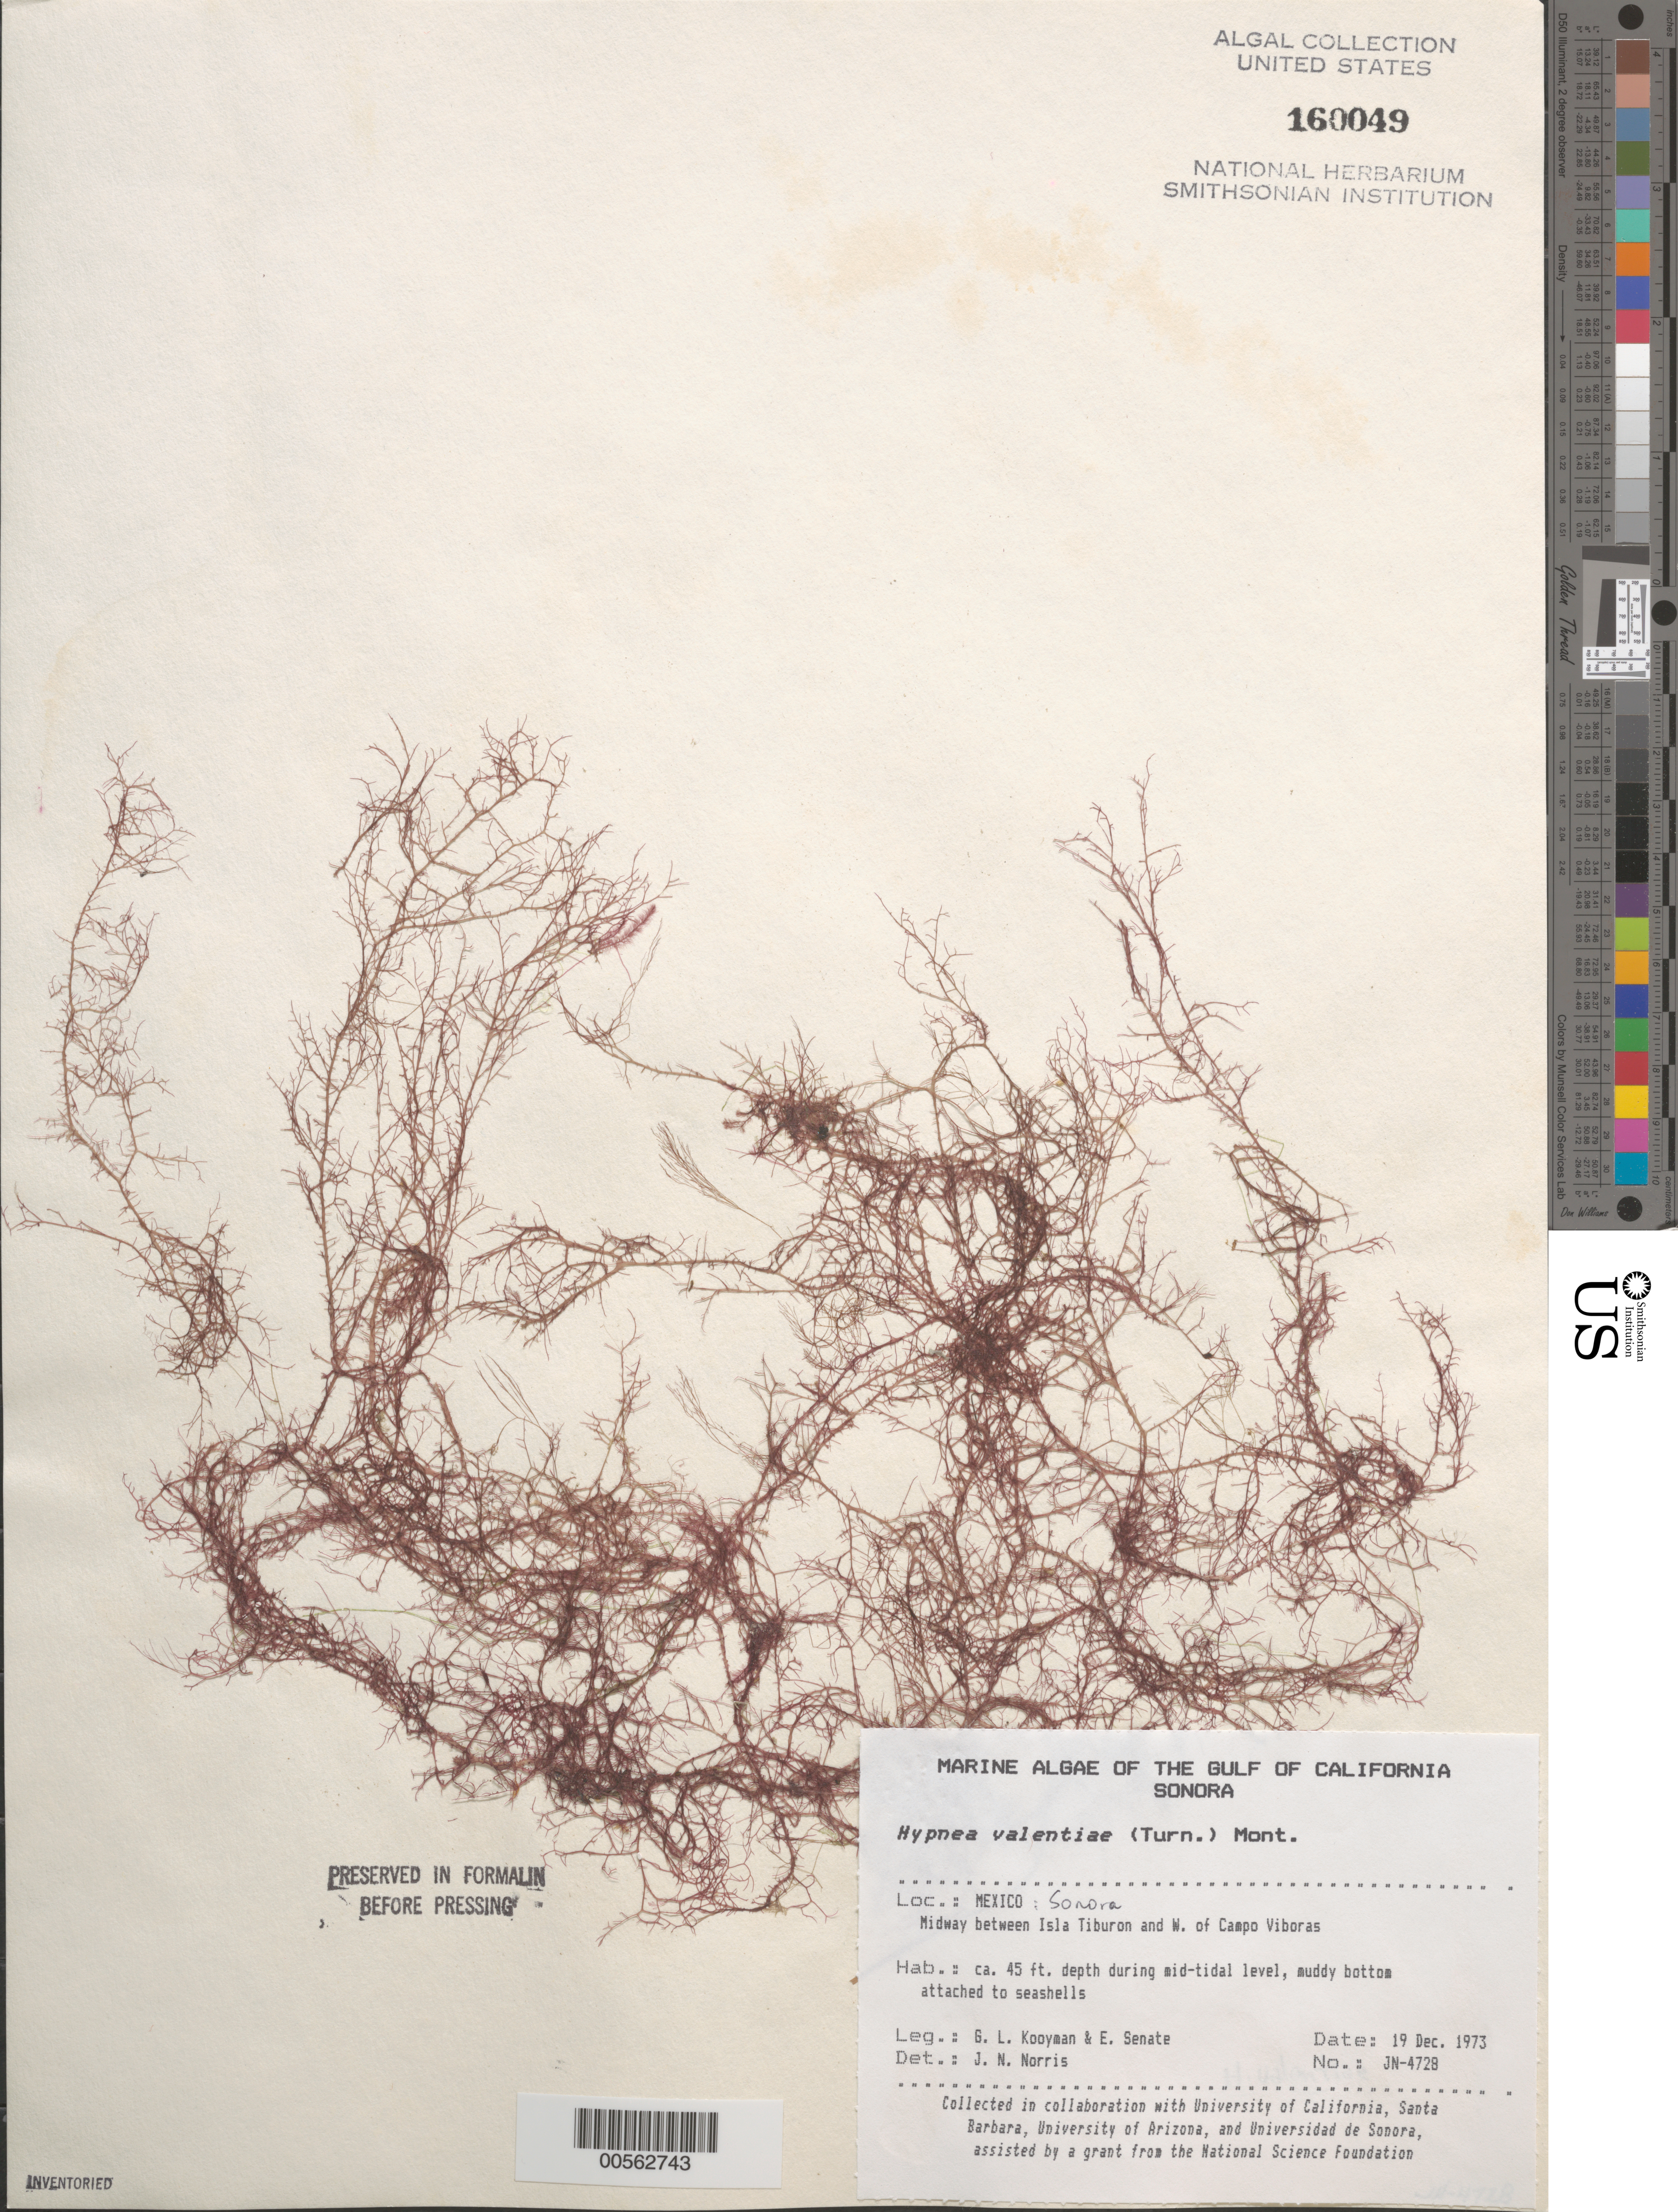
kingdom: Plantae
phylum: Rhodophyta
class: Florideophyceae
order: Gigartinales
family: Cystocloniaceae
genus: Hypnea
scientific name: Hypnea valentiae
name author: (Turner) Mont.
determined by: Norris, James N.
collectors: G. Kooyman & E. Sennett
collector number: JN-4728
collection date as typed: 19 Dec 1973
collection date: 1973-12-19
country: Mexico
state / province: Sonora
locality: West of Campo Vibroras, near Isla Tiburon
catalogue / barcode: US 160049